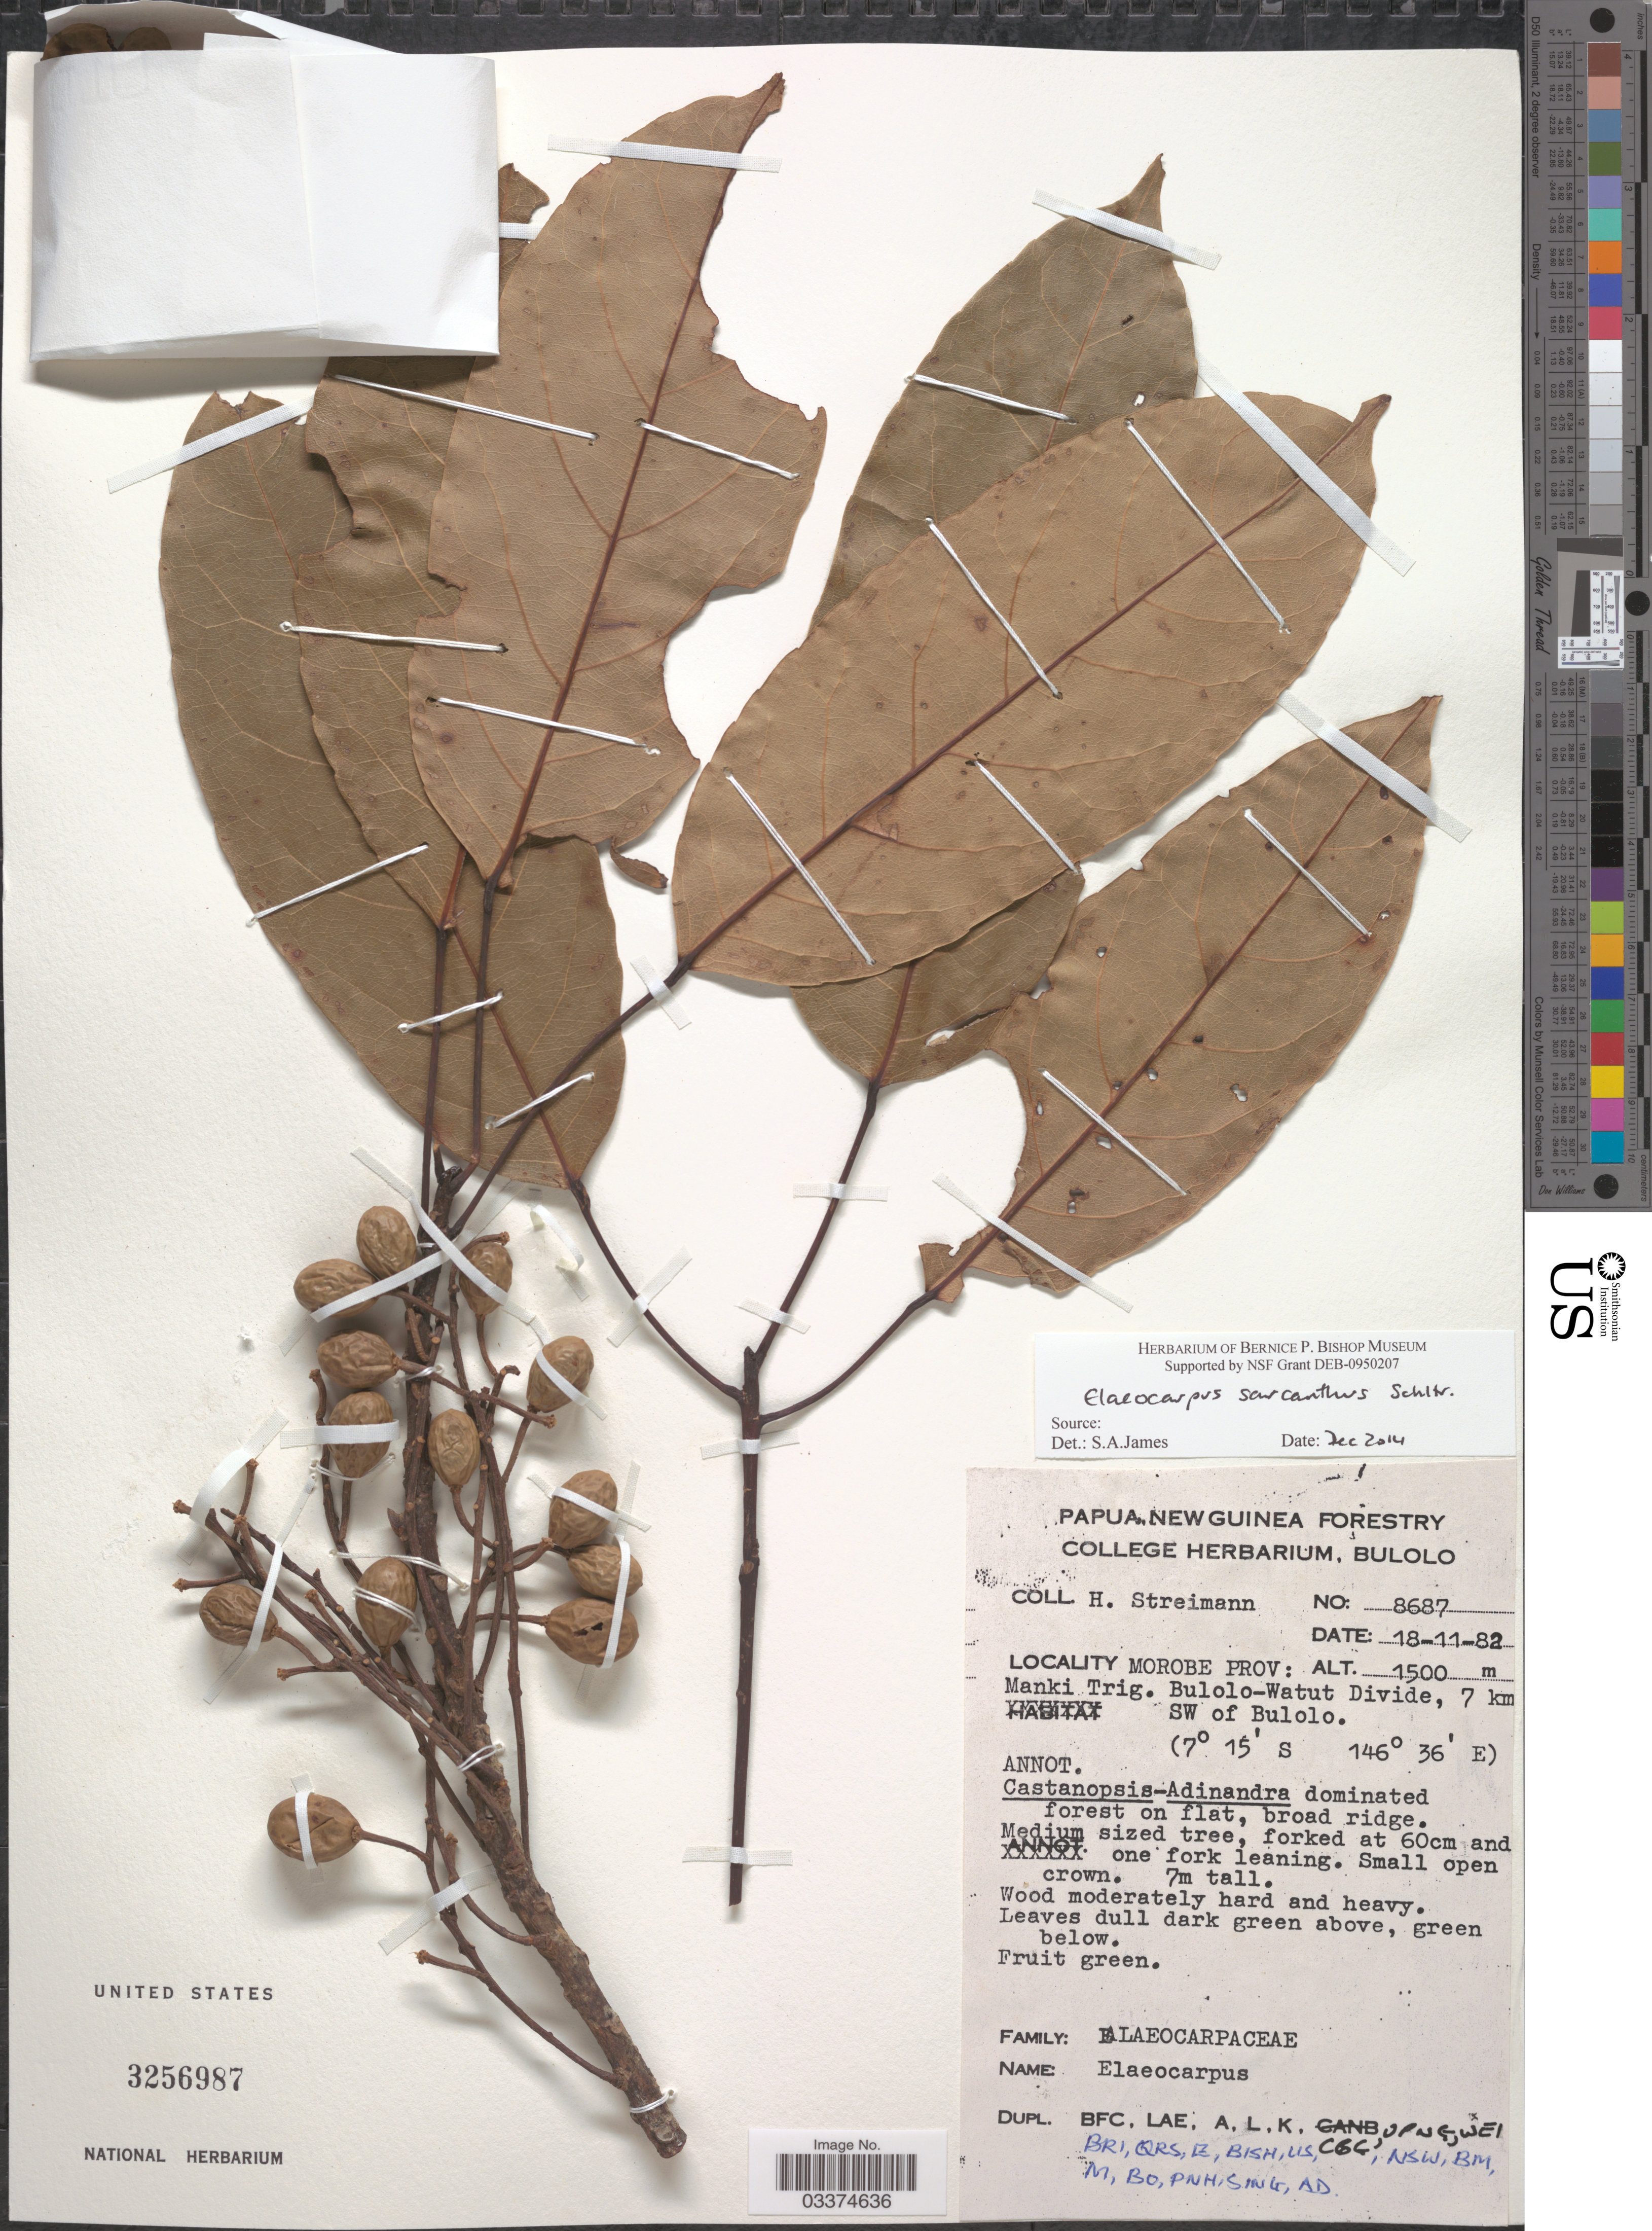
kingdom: Plantae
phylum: Tracheophyta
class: Magnoliopsida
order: Oxalidales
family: Elaeocarpaceae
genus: Elaeocarpus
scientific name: Elaeocarpus sarcanthus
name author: Schltr.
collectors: H. Streimann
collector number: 8687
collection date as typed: Transcribed d/m/y: 18/11/82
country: Papua New Guinea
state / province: Morobe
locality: Manki Trig. Bulolo-Watut Divide, 7 km SW of Bulolo.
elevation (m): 1500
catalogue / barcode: US 3256987